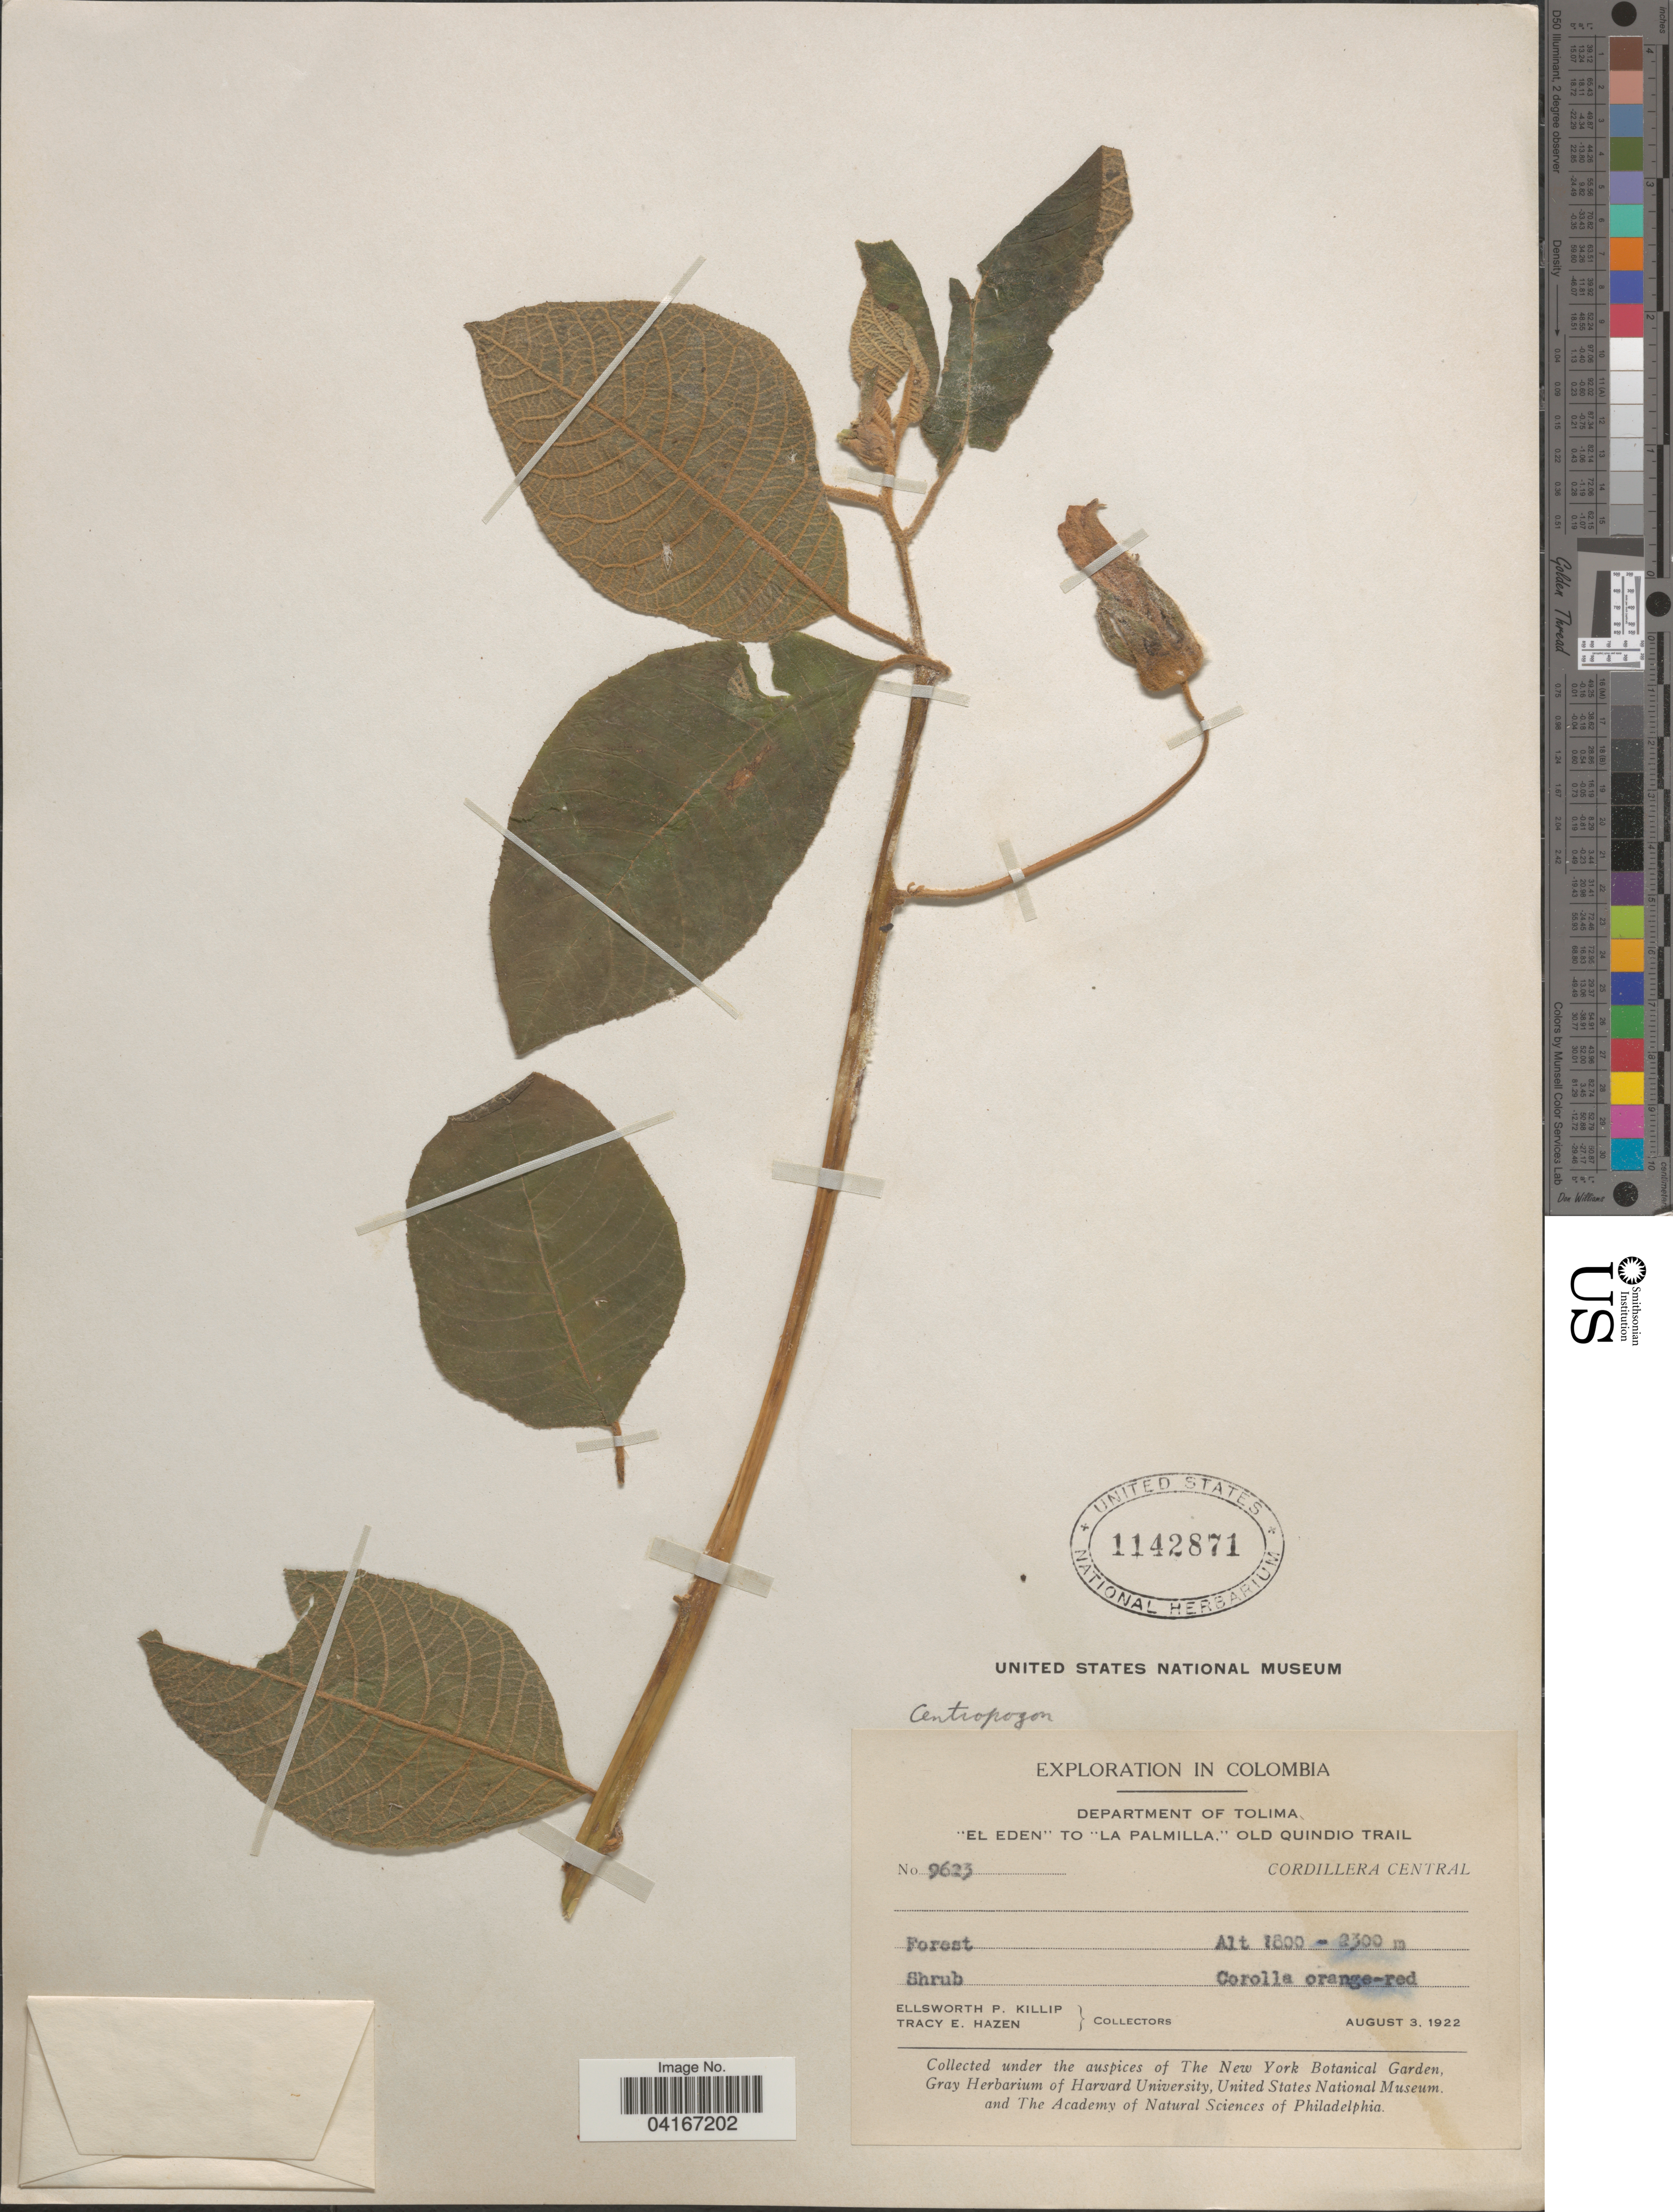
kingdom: Plantae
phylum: Tracheophyta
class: Magnoliopsida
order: Asterales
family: Campanulaceae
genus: Centropogon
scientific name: Centropogon sp.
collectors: E. P. Killip & T. E. Hazen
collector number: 9623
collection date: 1922-08-03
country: Colombia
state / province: Tolima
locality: Exploration in Colombia. Department of Tolima. "El Eden" to "La Palmilla", Old Quindio Trail. Cordillera Central.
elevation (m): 1800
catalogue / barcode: US 1142871